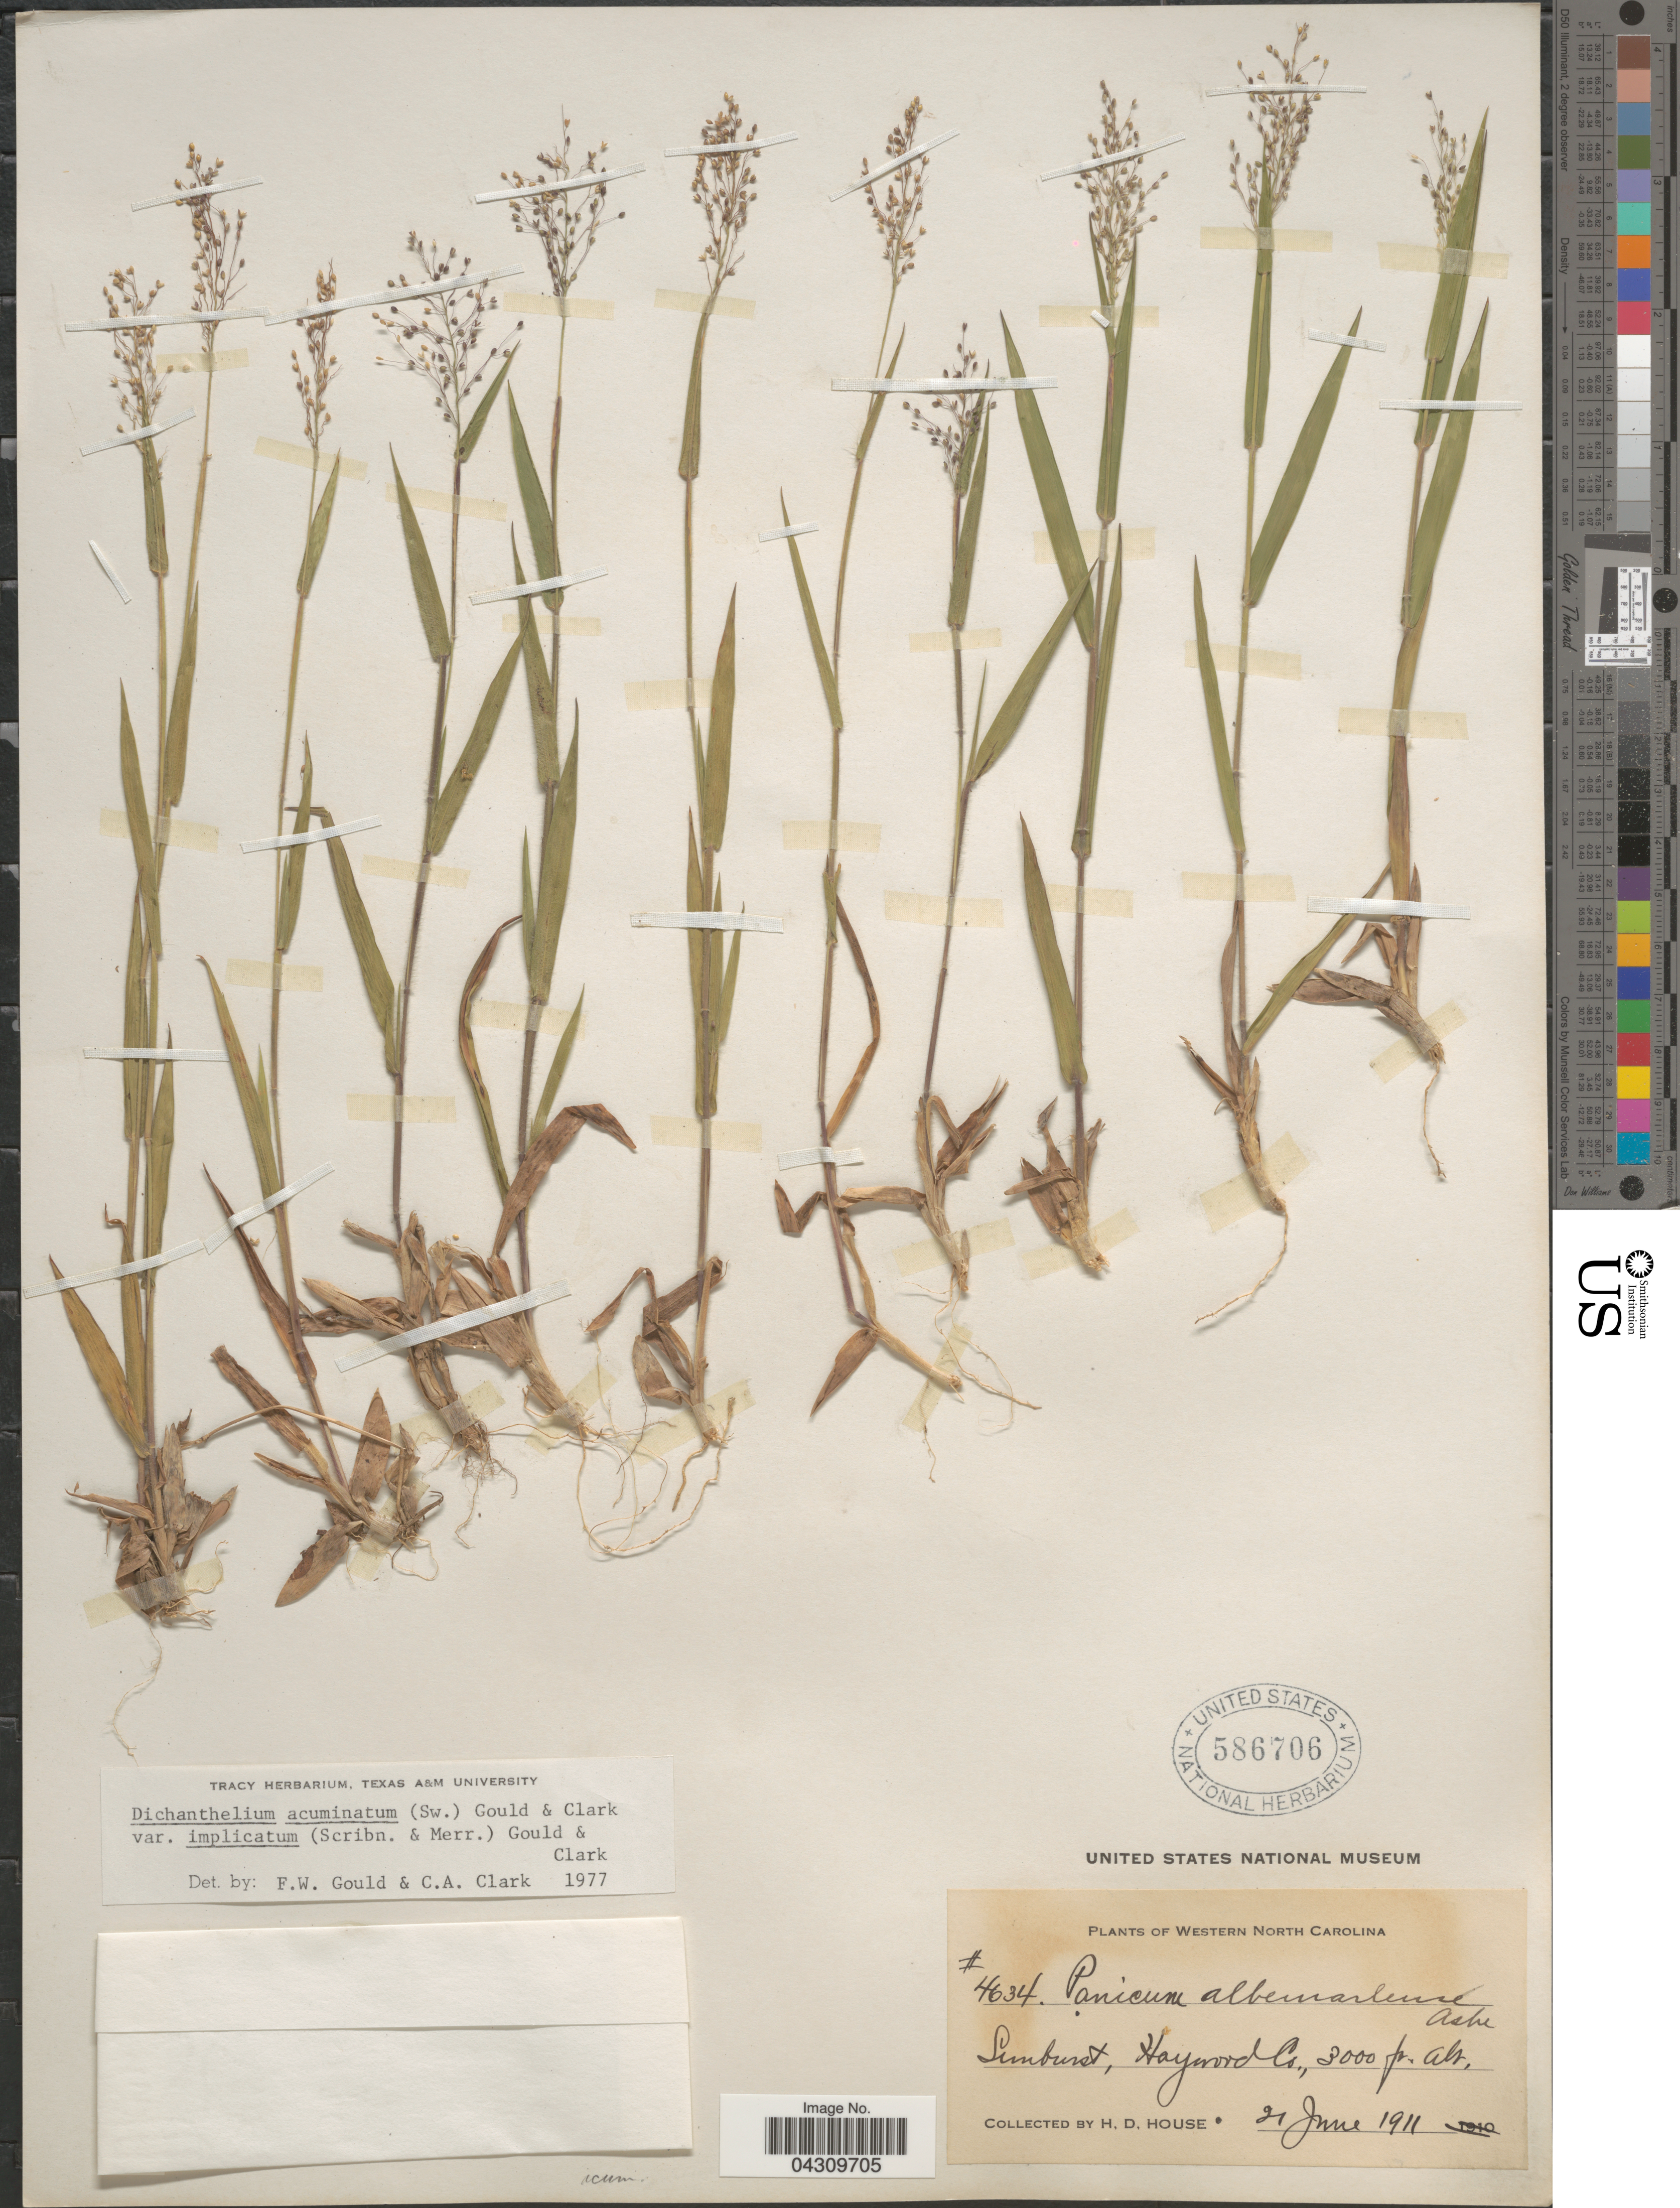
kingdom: Plantae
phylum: Tracheophyta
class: Liliopsida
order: Poales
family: Poaceae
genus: Dichanthelium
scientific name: Dichanthelium acuminatum var. acuminatum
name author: (Sw.) Gould & C.A. Clark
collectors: H. D. House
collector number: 4634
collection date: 1911-06-21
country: United States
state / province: North Carolina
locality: Western North Carolina. Sunburst, Haywood Co.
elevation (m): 914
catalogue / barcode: US 586706